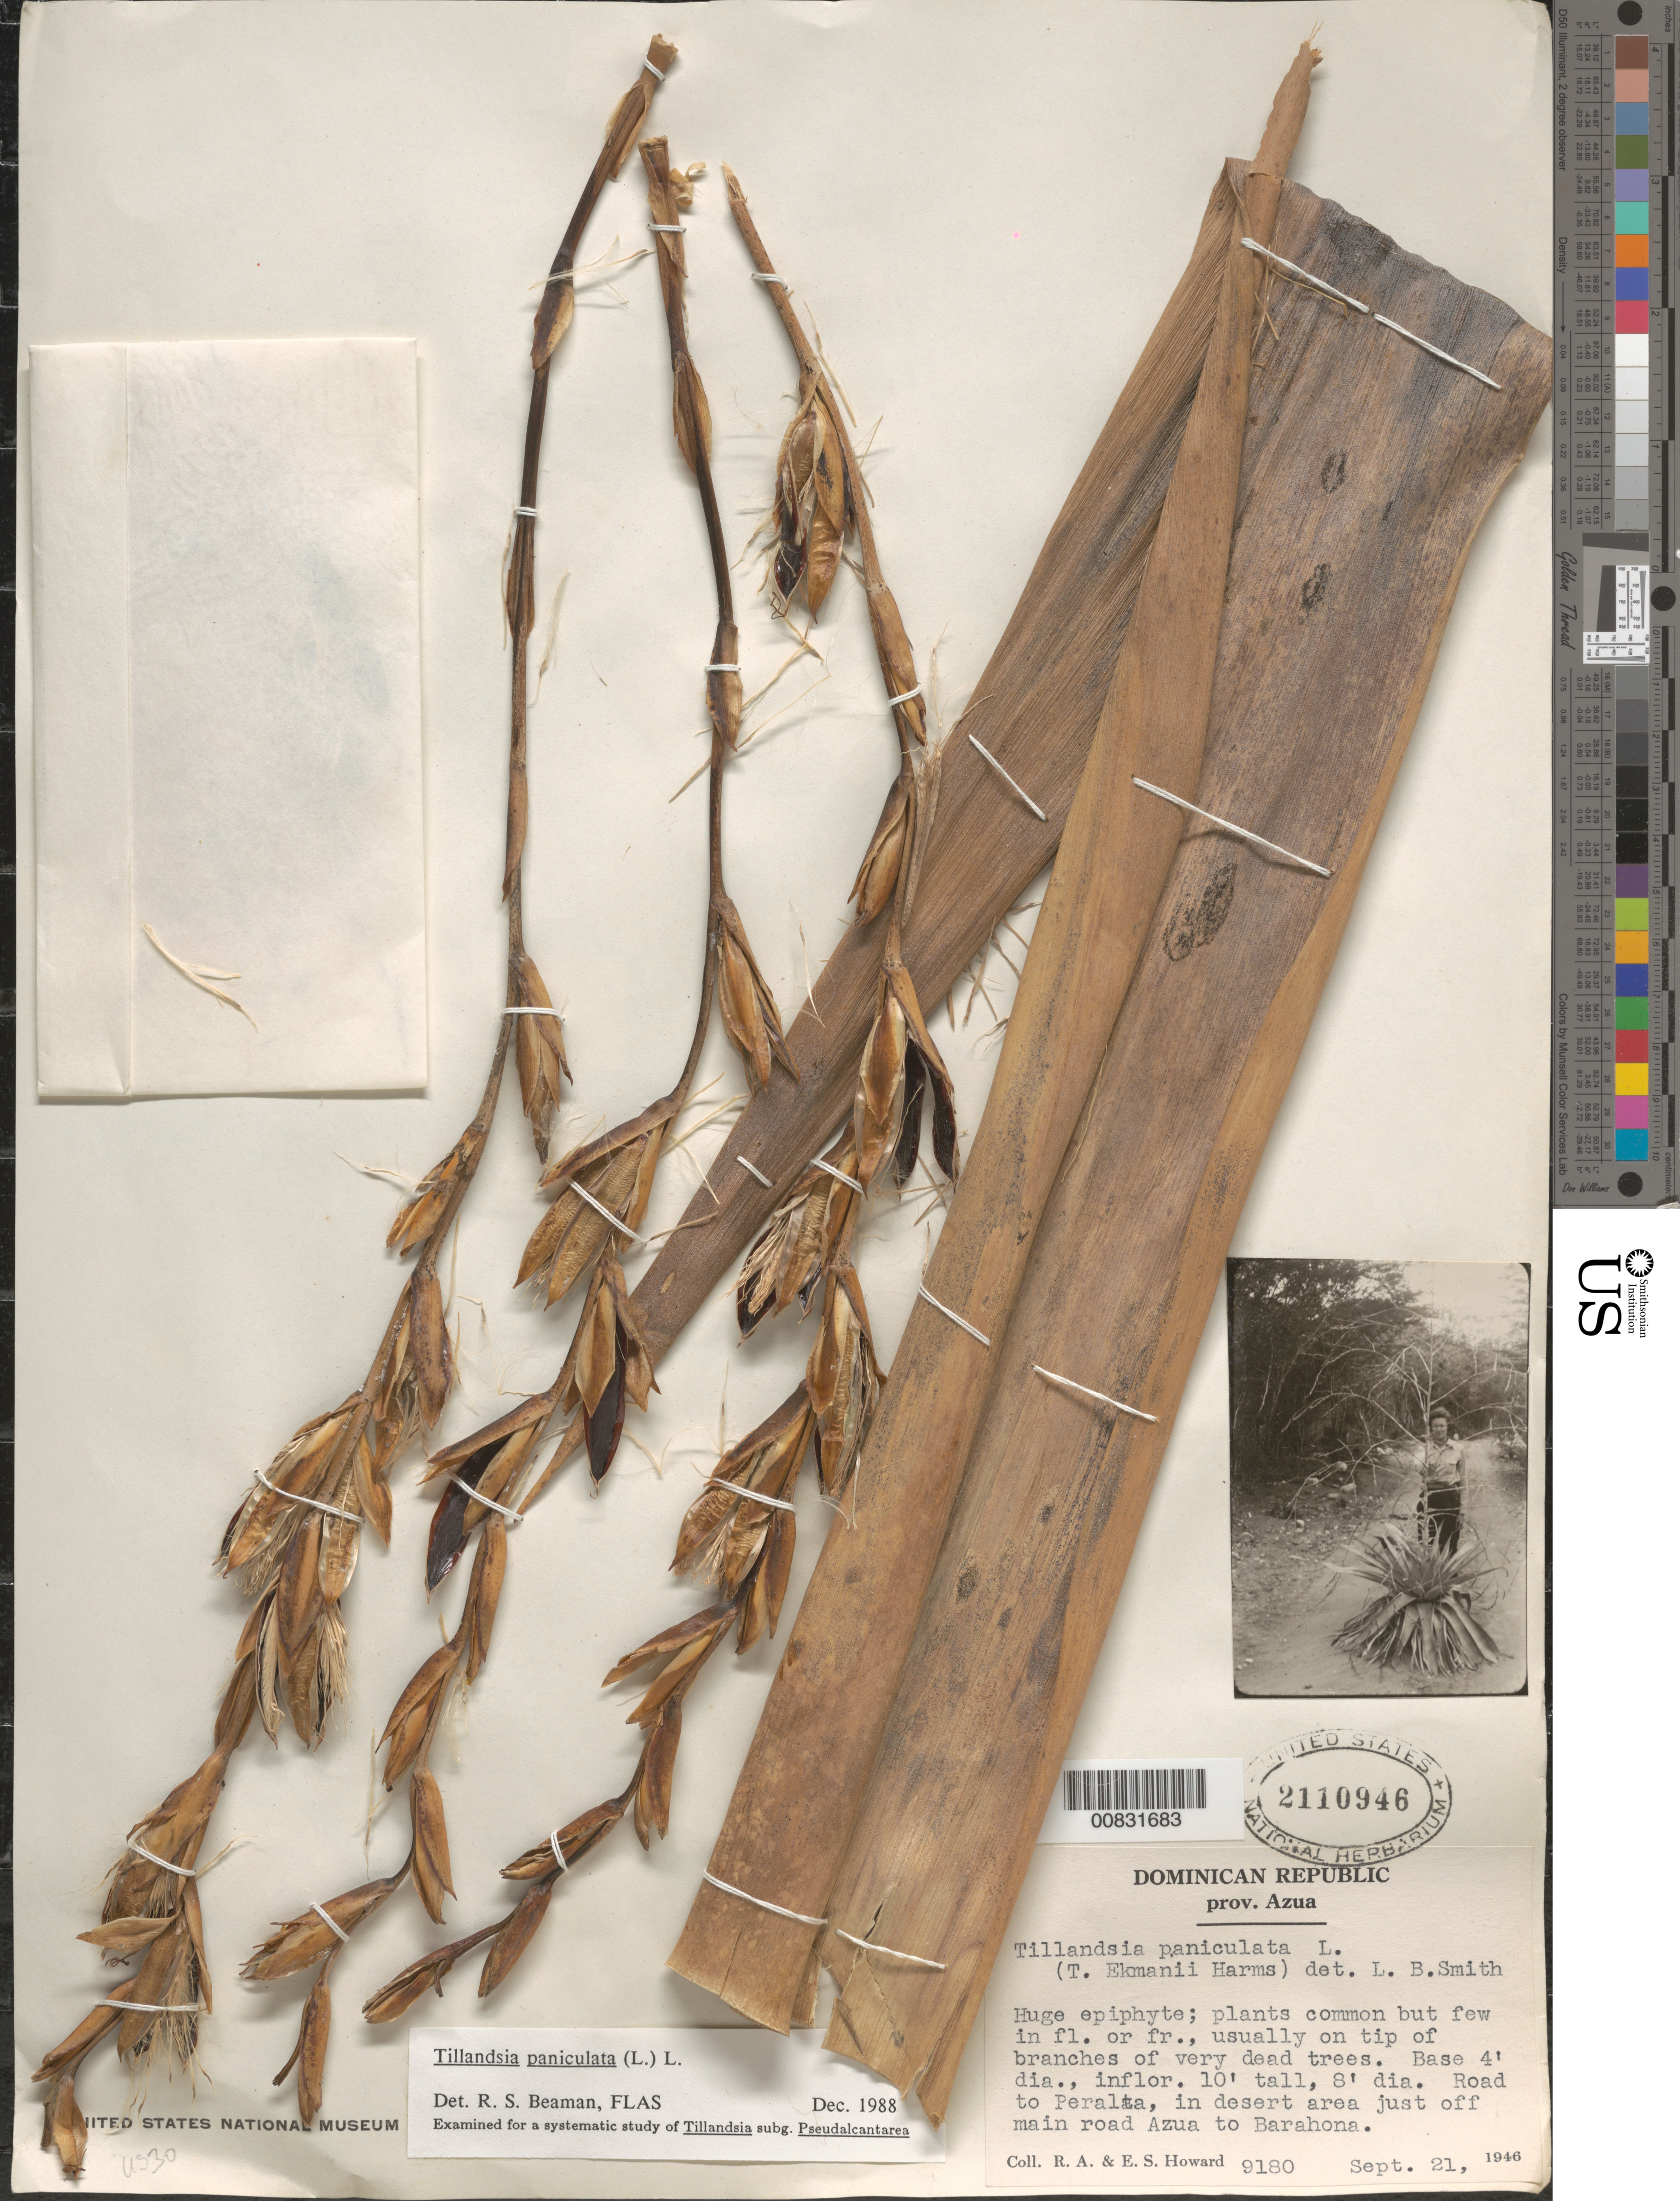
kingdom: Plantae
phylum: Tracheophyta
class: Liliopsida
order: Poales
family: Bromeliaceae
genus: Tillandsia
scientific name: Tillandsia paniculata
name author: (L.) L.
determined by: Beaman, R. S.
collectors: R. A. Howard & E. S. Howard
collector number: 9180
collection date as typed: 21 Sep 1946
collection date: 1946-09-21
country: Dominican Republic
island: Hispaniola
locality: Road to Peralta, in desert area just off main road Azua to Barahona.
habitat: Usually on tip of branches of very dead trees. In desert area.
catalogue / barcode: US 2110946